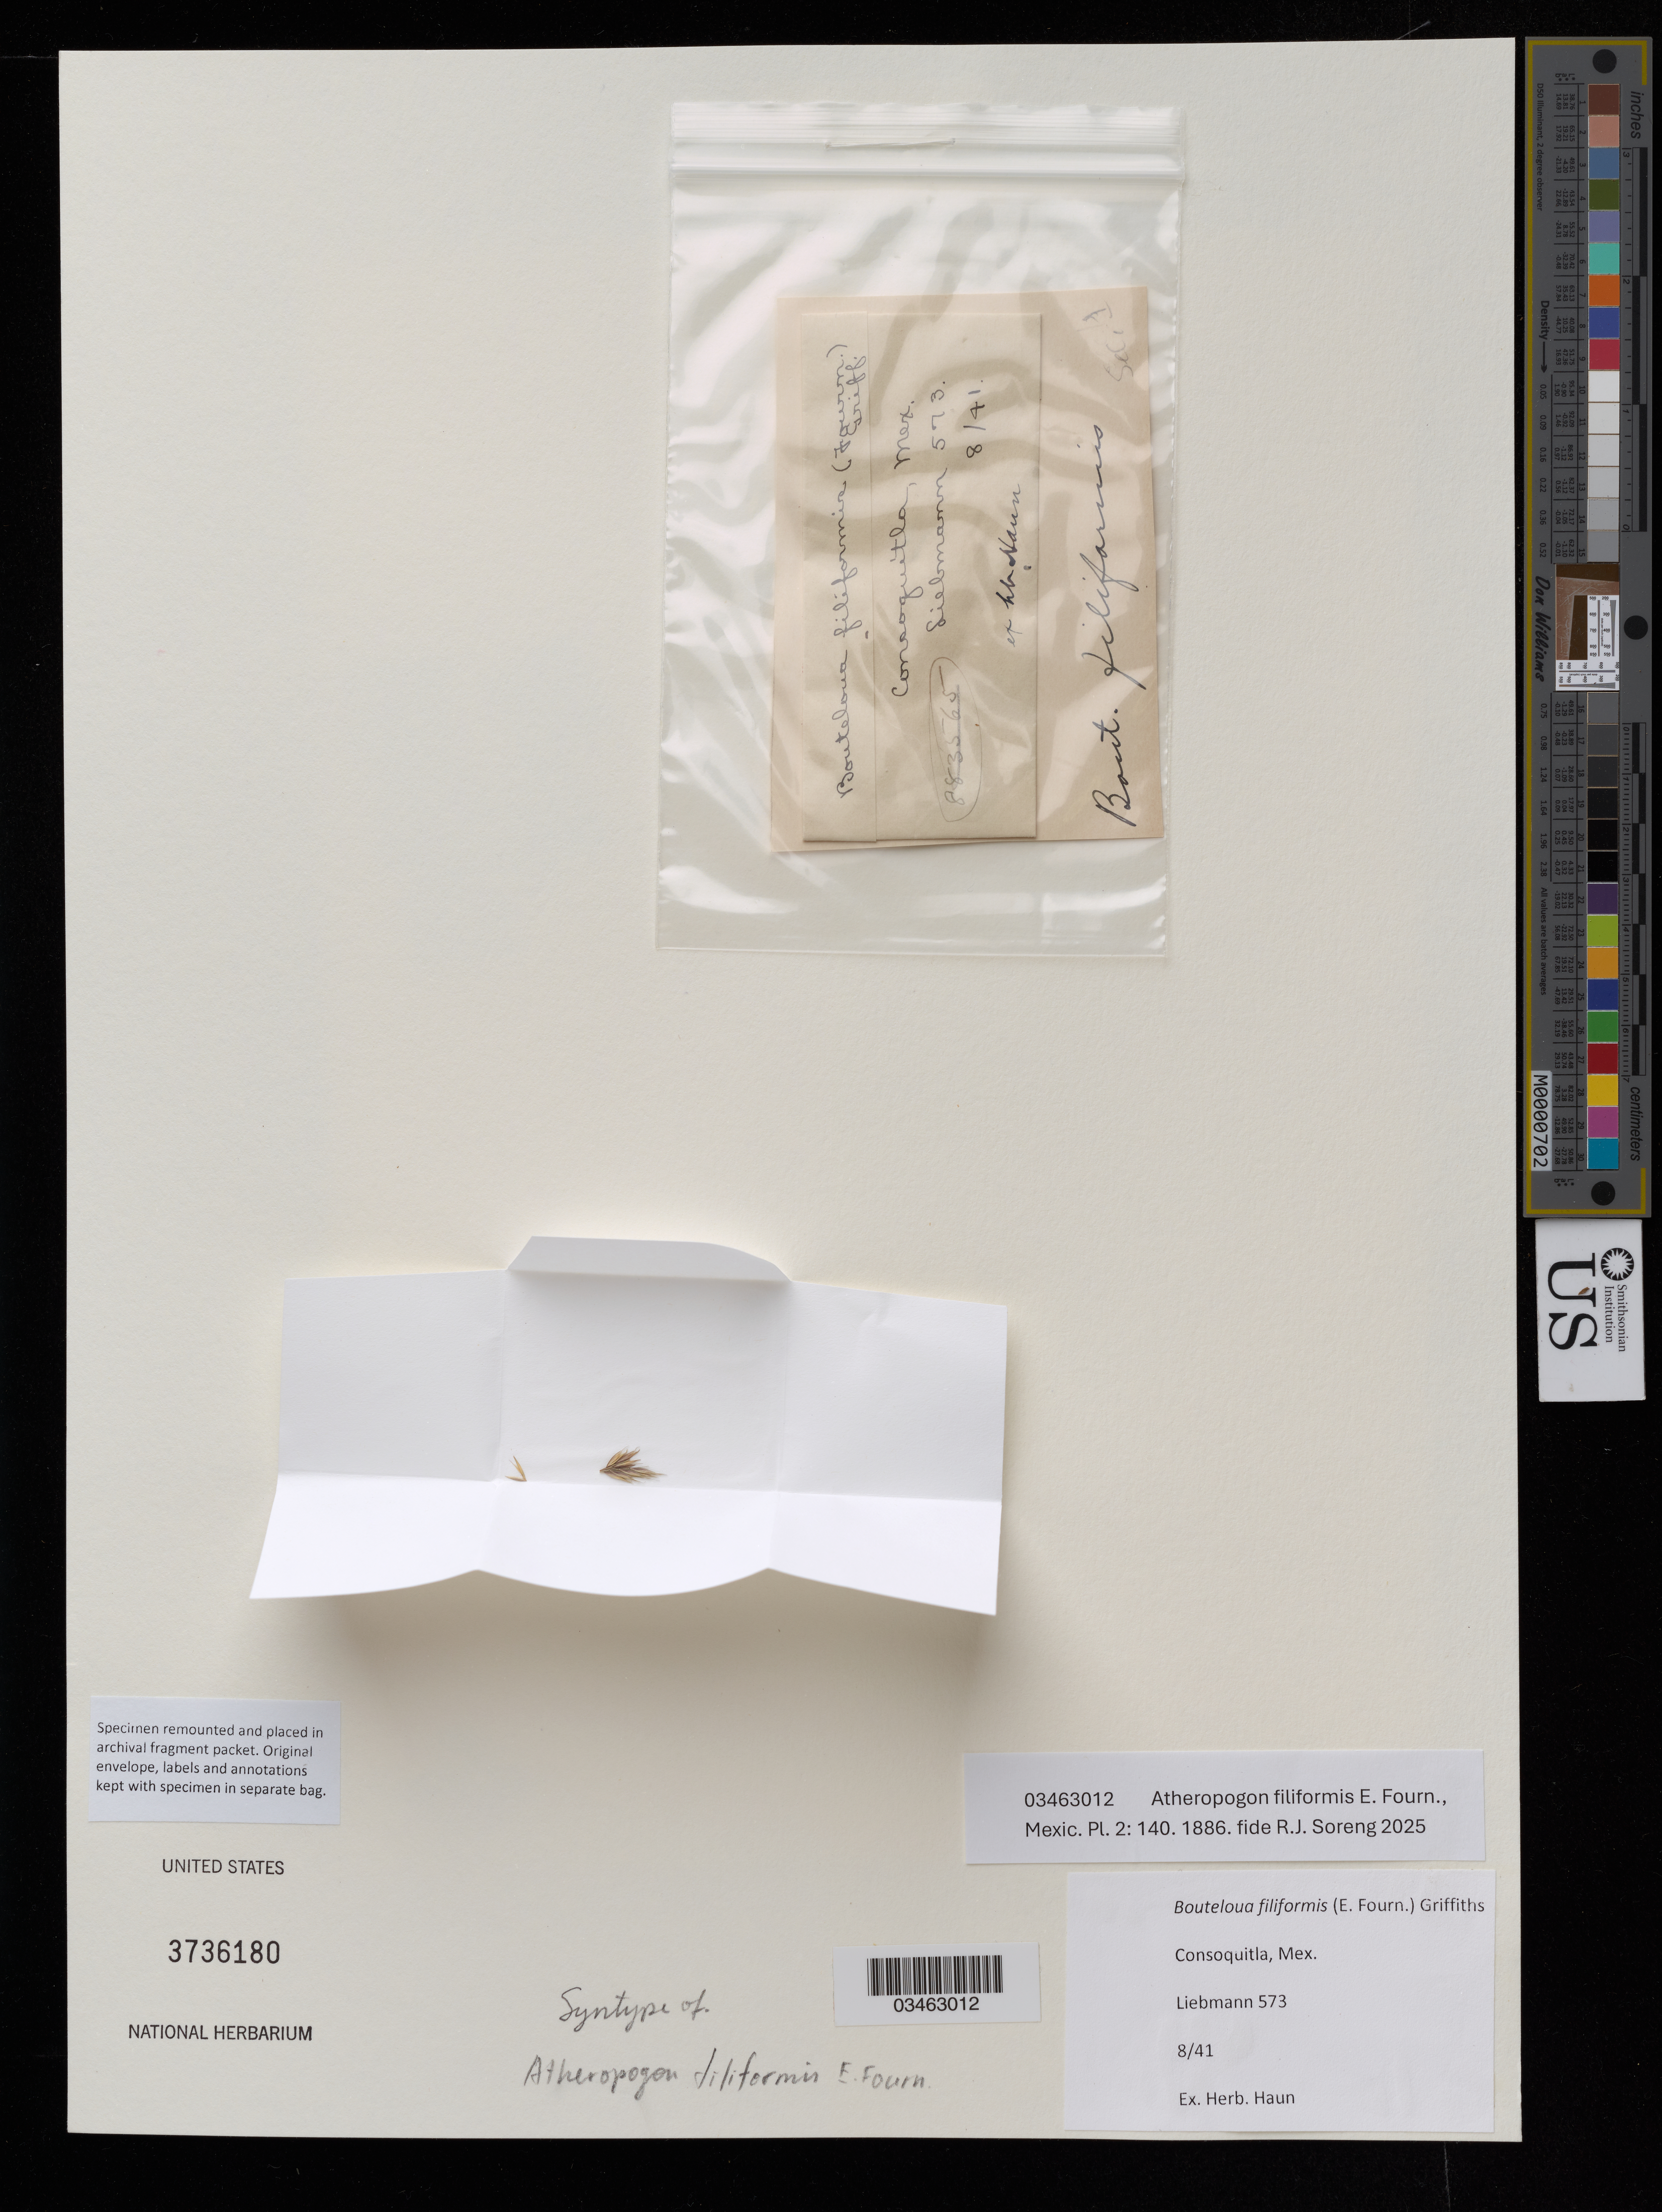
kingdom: Plantae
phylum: Tracheophyta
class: Liliopsida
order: Poales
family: Poaceae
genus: Atheropogon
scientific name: Atheropogon filiformis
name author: E. Fourn.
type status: Syntype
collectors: -. Leibmann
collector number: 573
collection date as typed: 8/41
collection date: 1841-08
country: Mexico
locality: Consoquitla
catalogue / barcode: US 3736180